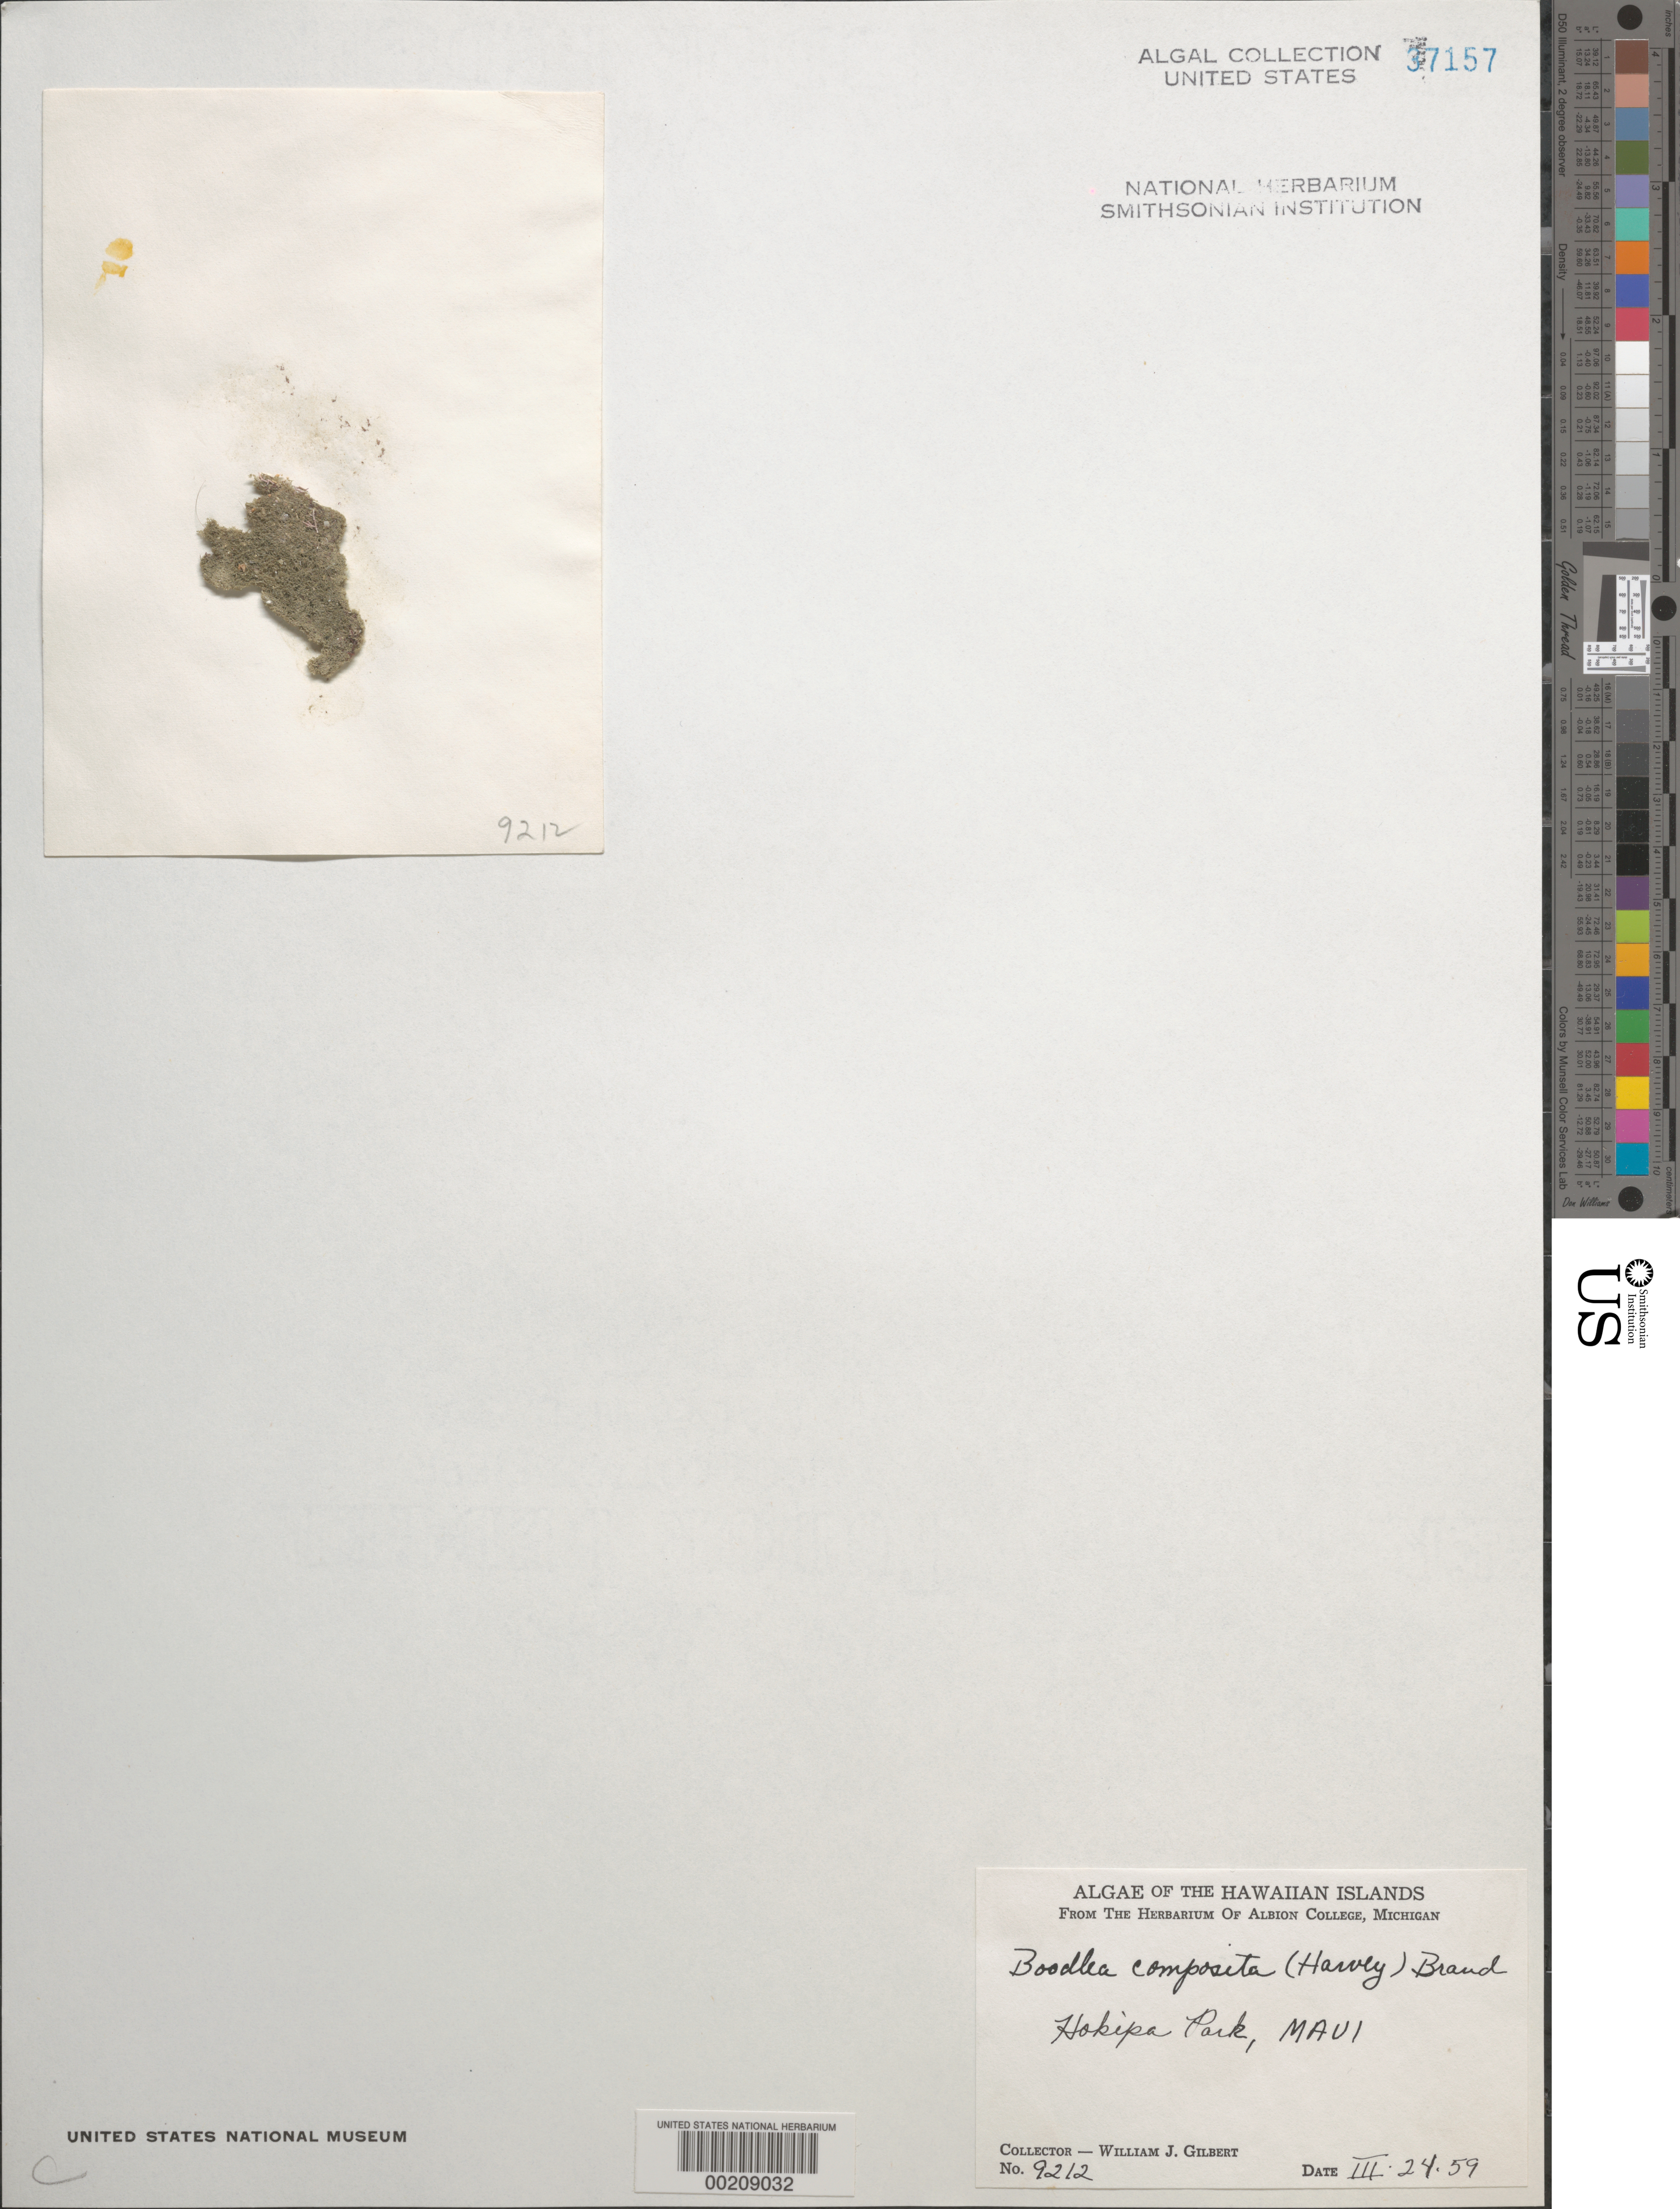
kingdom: Plantae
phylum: Chlorophyta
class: Ulvophyceae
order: Siphonocladales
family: Boodleaceae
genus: Boodlea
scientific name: Boodlea composita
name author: (Humb. & Humb.) Brand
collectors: W. J. Gilbert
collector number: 9212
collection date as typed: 24 Mar 1959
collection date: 1959-03-24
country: United States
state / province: Hawaii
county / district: Maui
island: Maui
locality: Hookipa Park (Hokipa Park), Hookipa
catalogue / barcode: US 37157